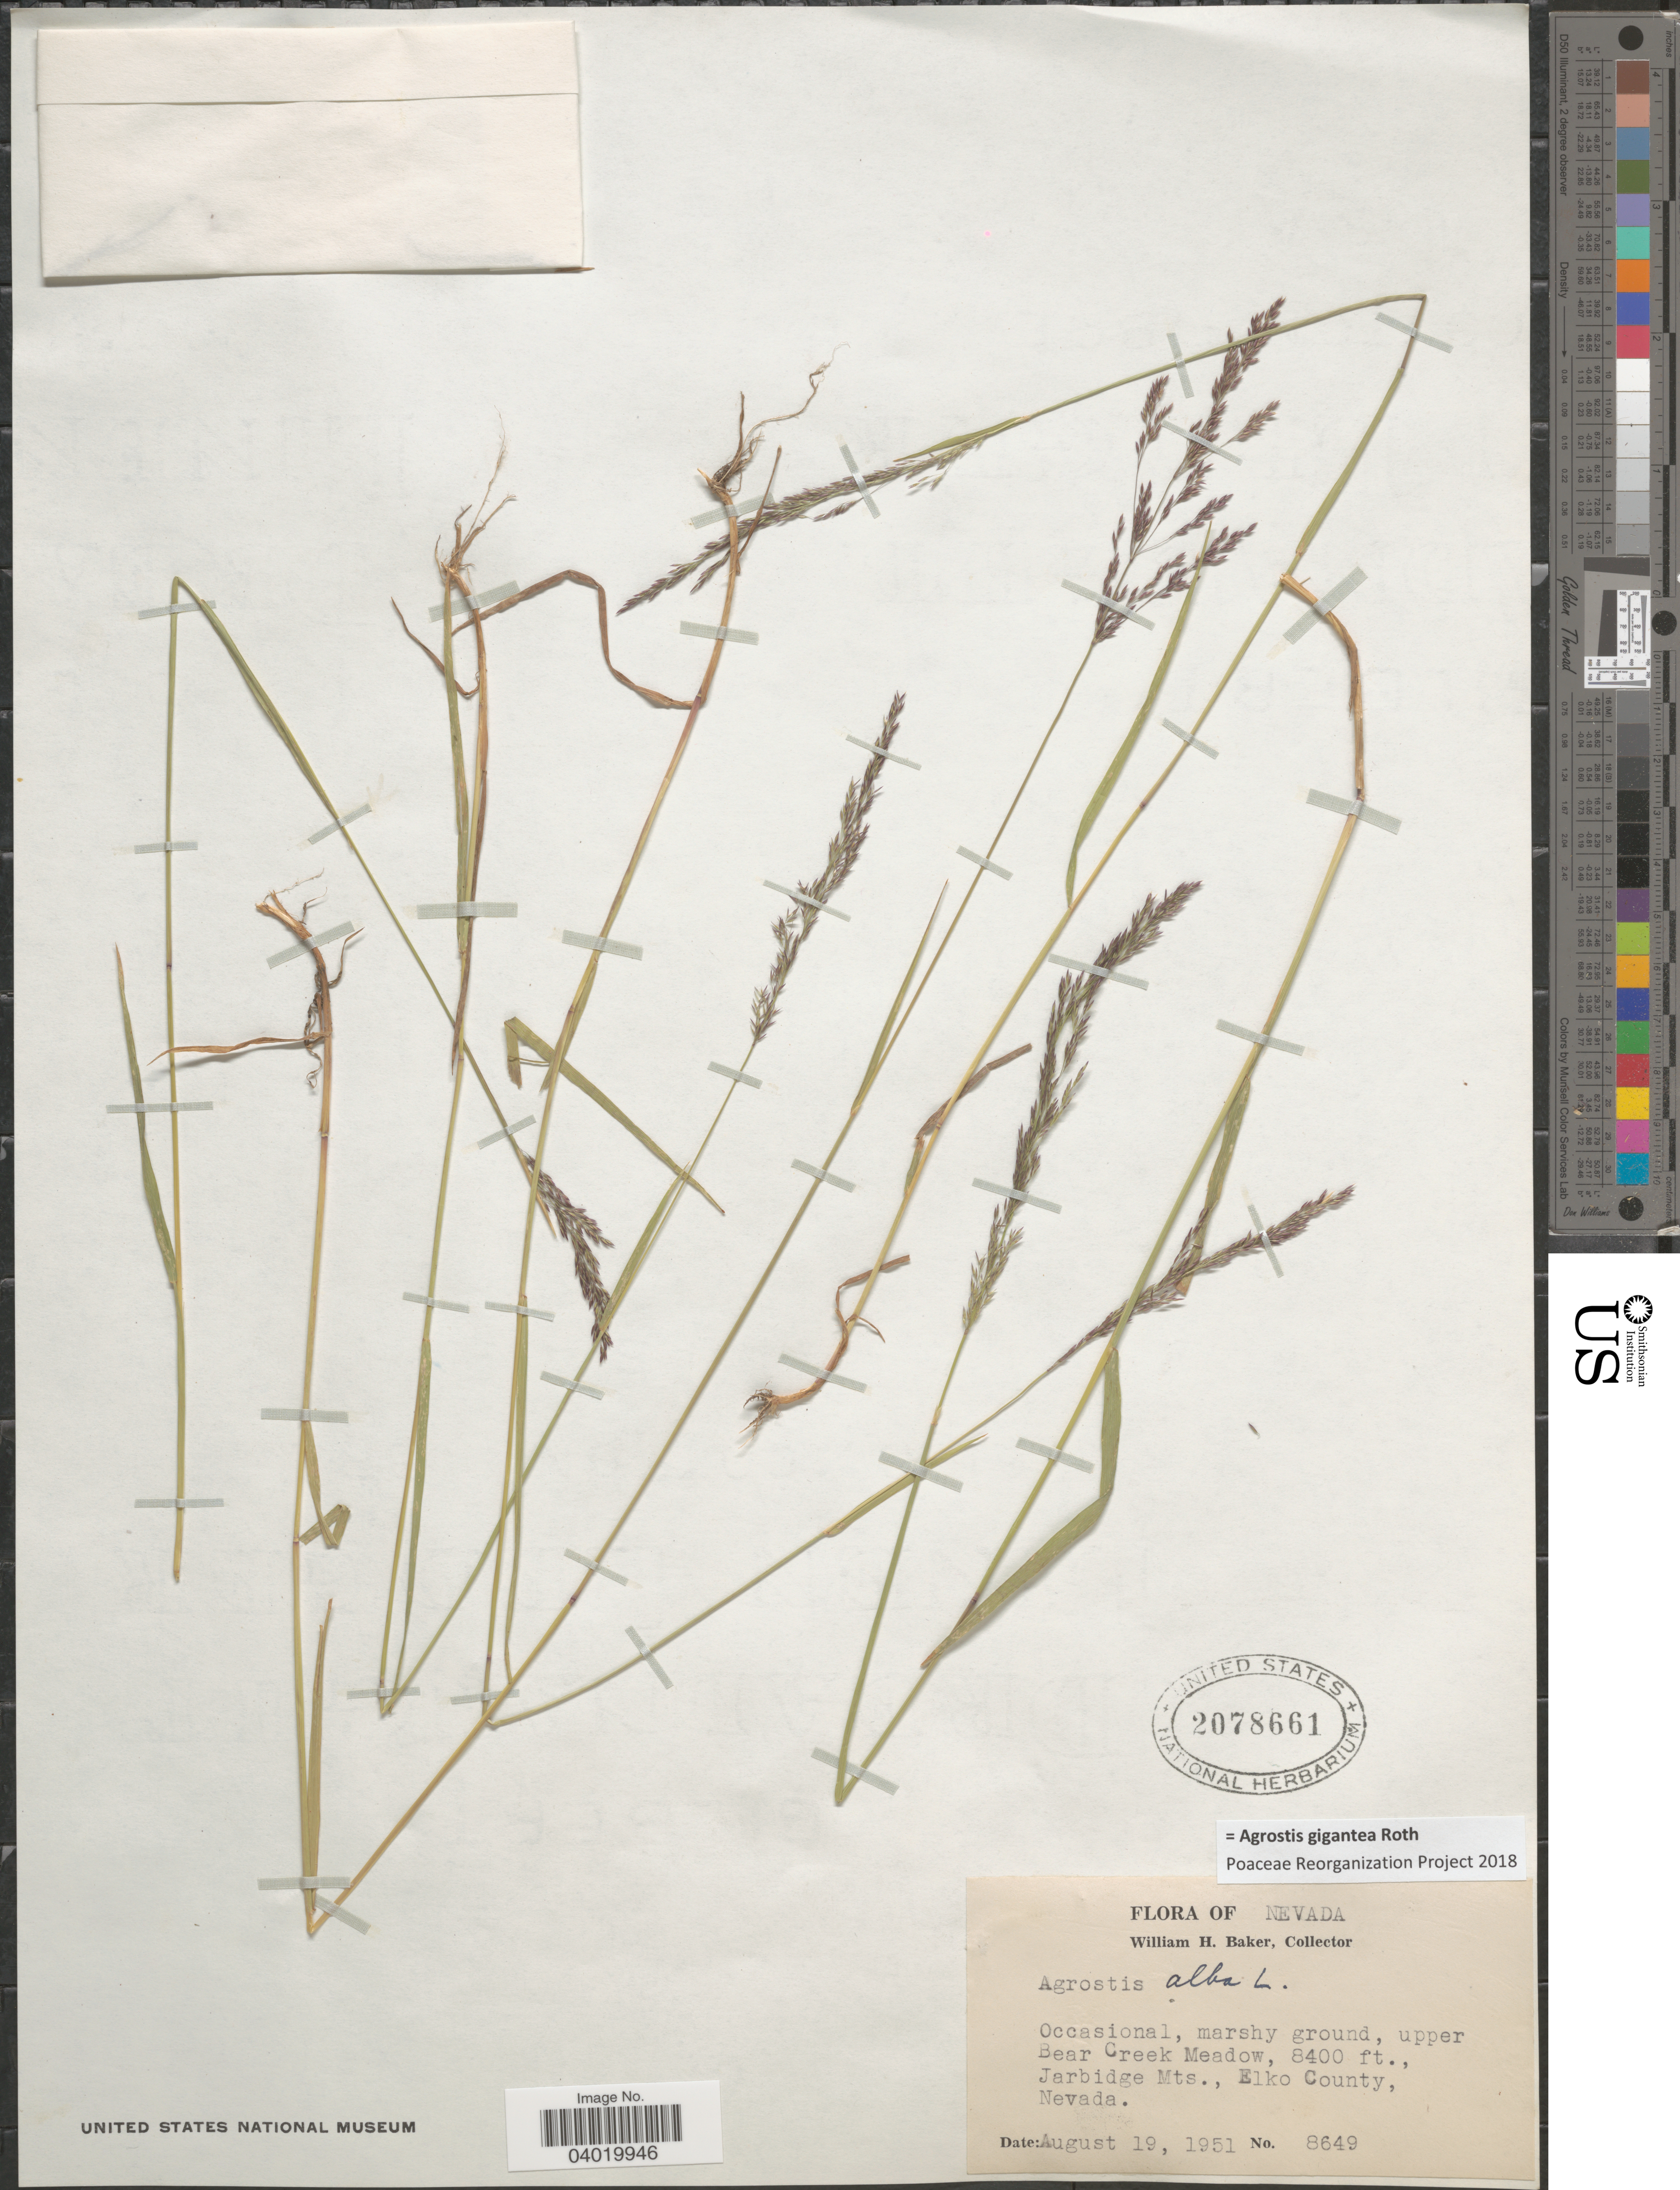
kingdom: Plantae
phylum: Tracheophyta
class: Liliopsida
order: Poales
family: Poaceae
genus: Agrostis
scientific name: Agrostis gigantea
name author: Roth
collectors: W. H. Baker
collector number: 8649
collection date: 1951-08-19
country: United States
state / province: Nevada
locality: Upper Bear Creek Meadow, Jarbidge Mts., Elko County.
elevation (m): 2560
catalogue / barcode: US 2078661